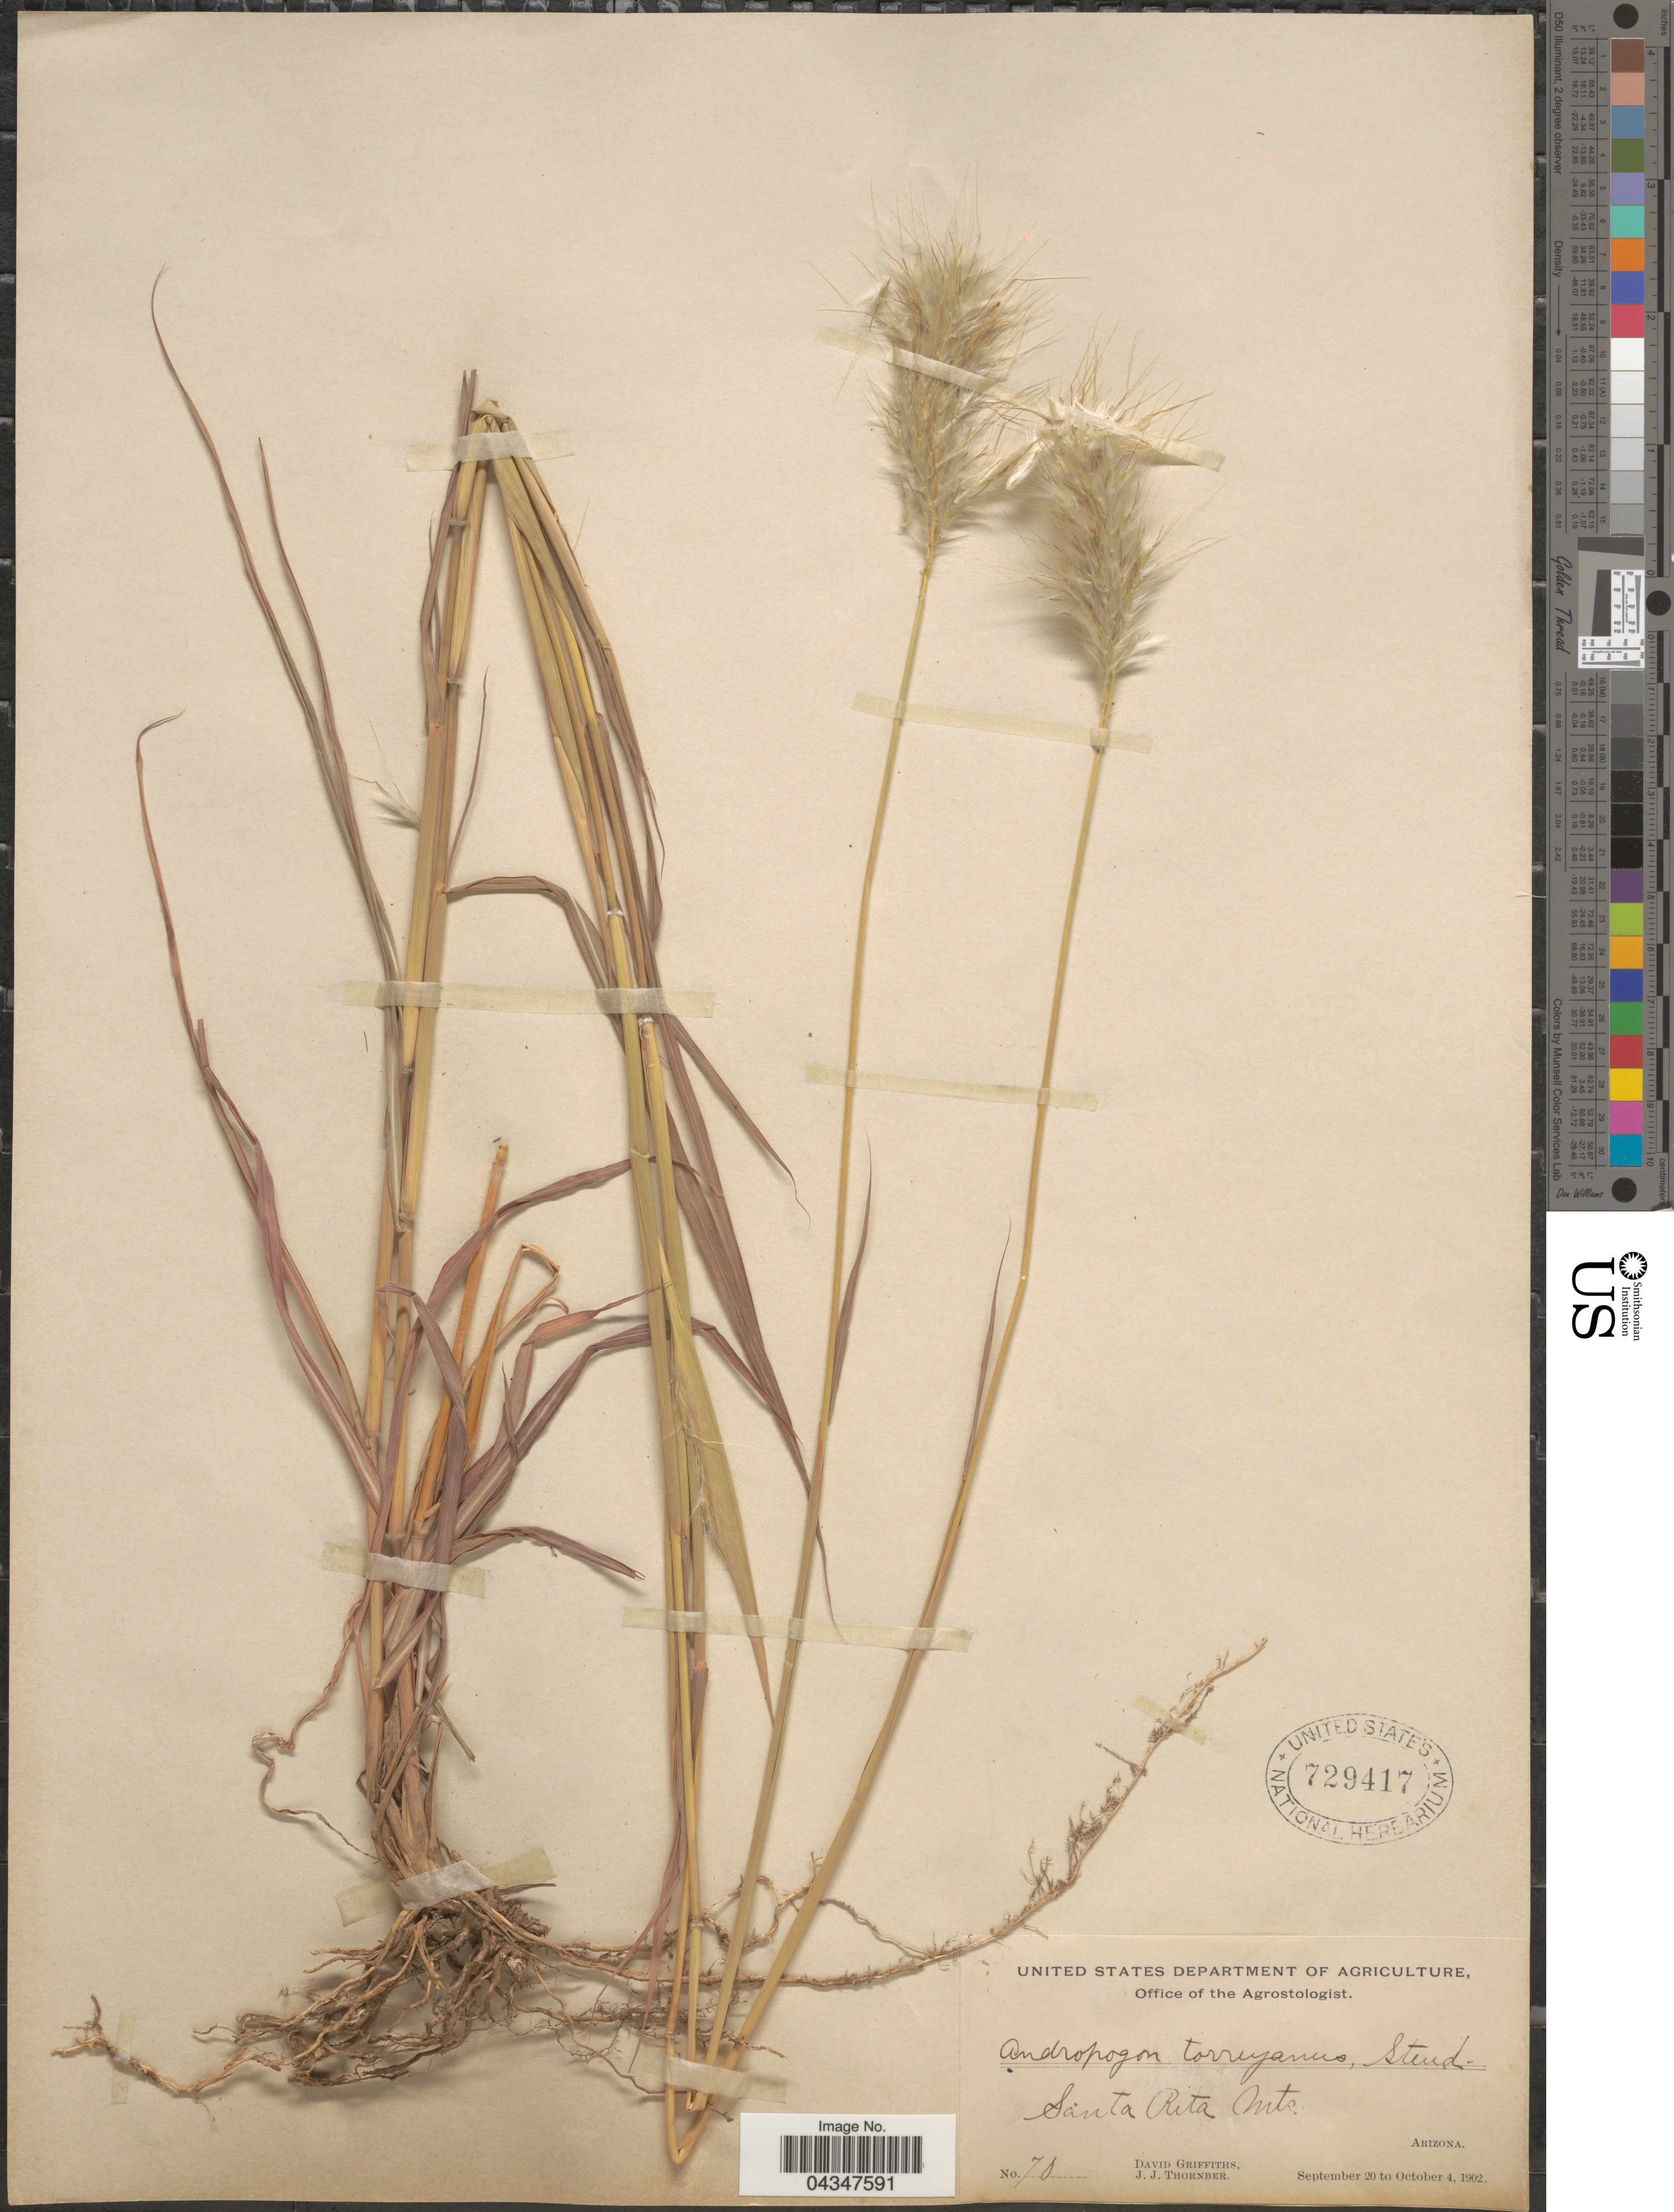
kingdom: Plantae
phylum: Tracheophyta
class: Liliopsida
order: Poales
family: Poaceae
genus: Bothriochloa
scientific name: Bothriochloa barbinodis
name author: (Lag.) Herter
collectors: D. Griffiths & J. Thornber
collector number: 70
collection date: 1902-09-20/1902-10-04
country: United States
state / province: Arizona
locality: Santa Rita Mts.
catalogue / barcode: US 729417